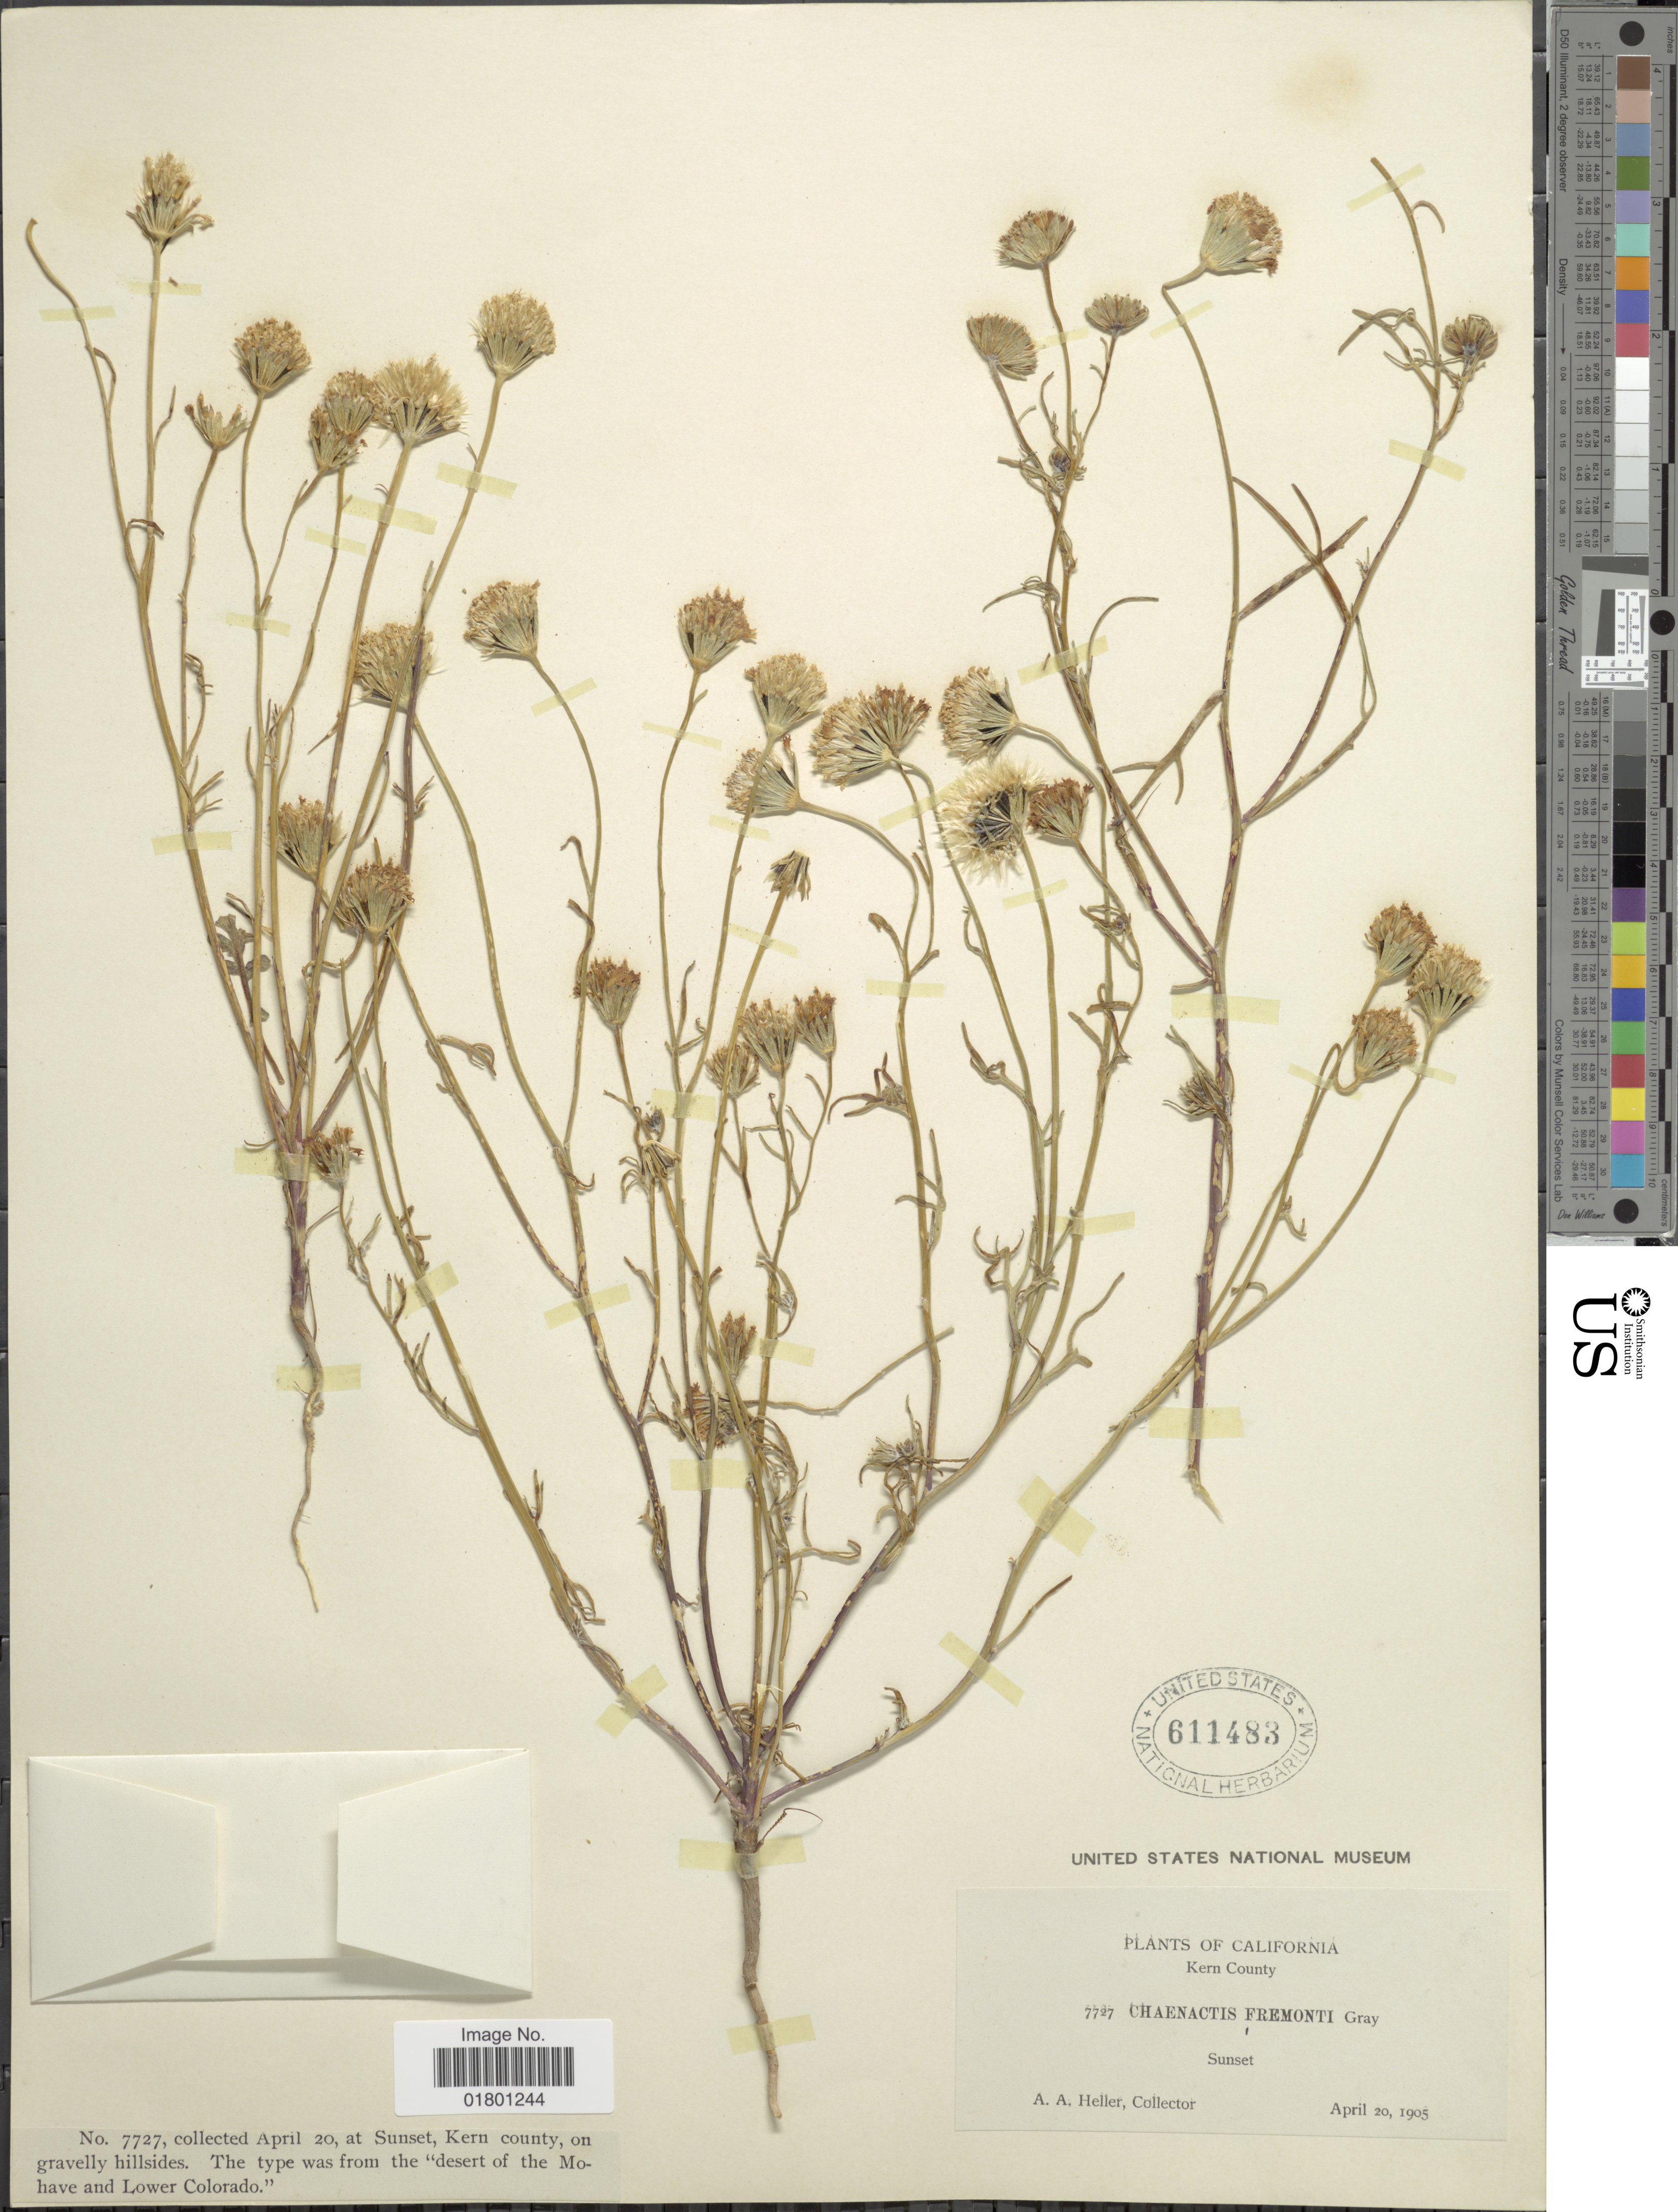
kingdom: Plantae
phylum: Tracheophyta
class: Magnoliopsida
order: Asterales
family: Asteraceae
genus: Chaenactis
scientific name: Chaenactis fremontii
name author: A. Gray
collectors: A. A. Heller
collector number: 7727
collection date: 1905-04-20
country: United States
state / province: California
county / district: Kern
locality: Kern County, Sunset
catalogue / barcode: US 611483